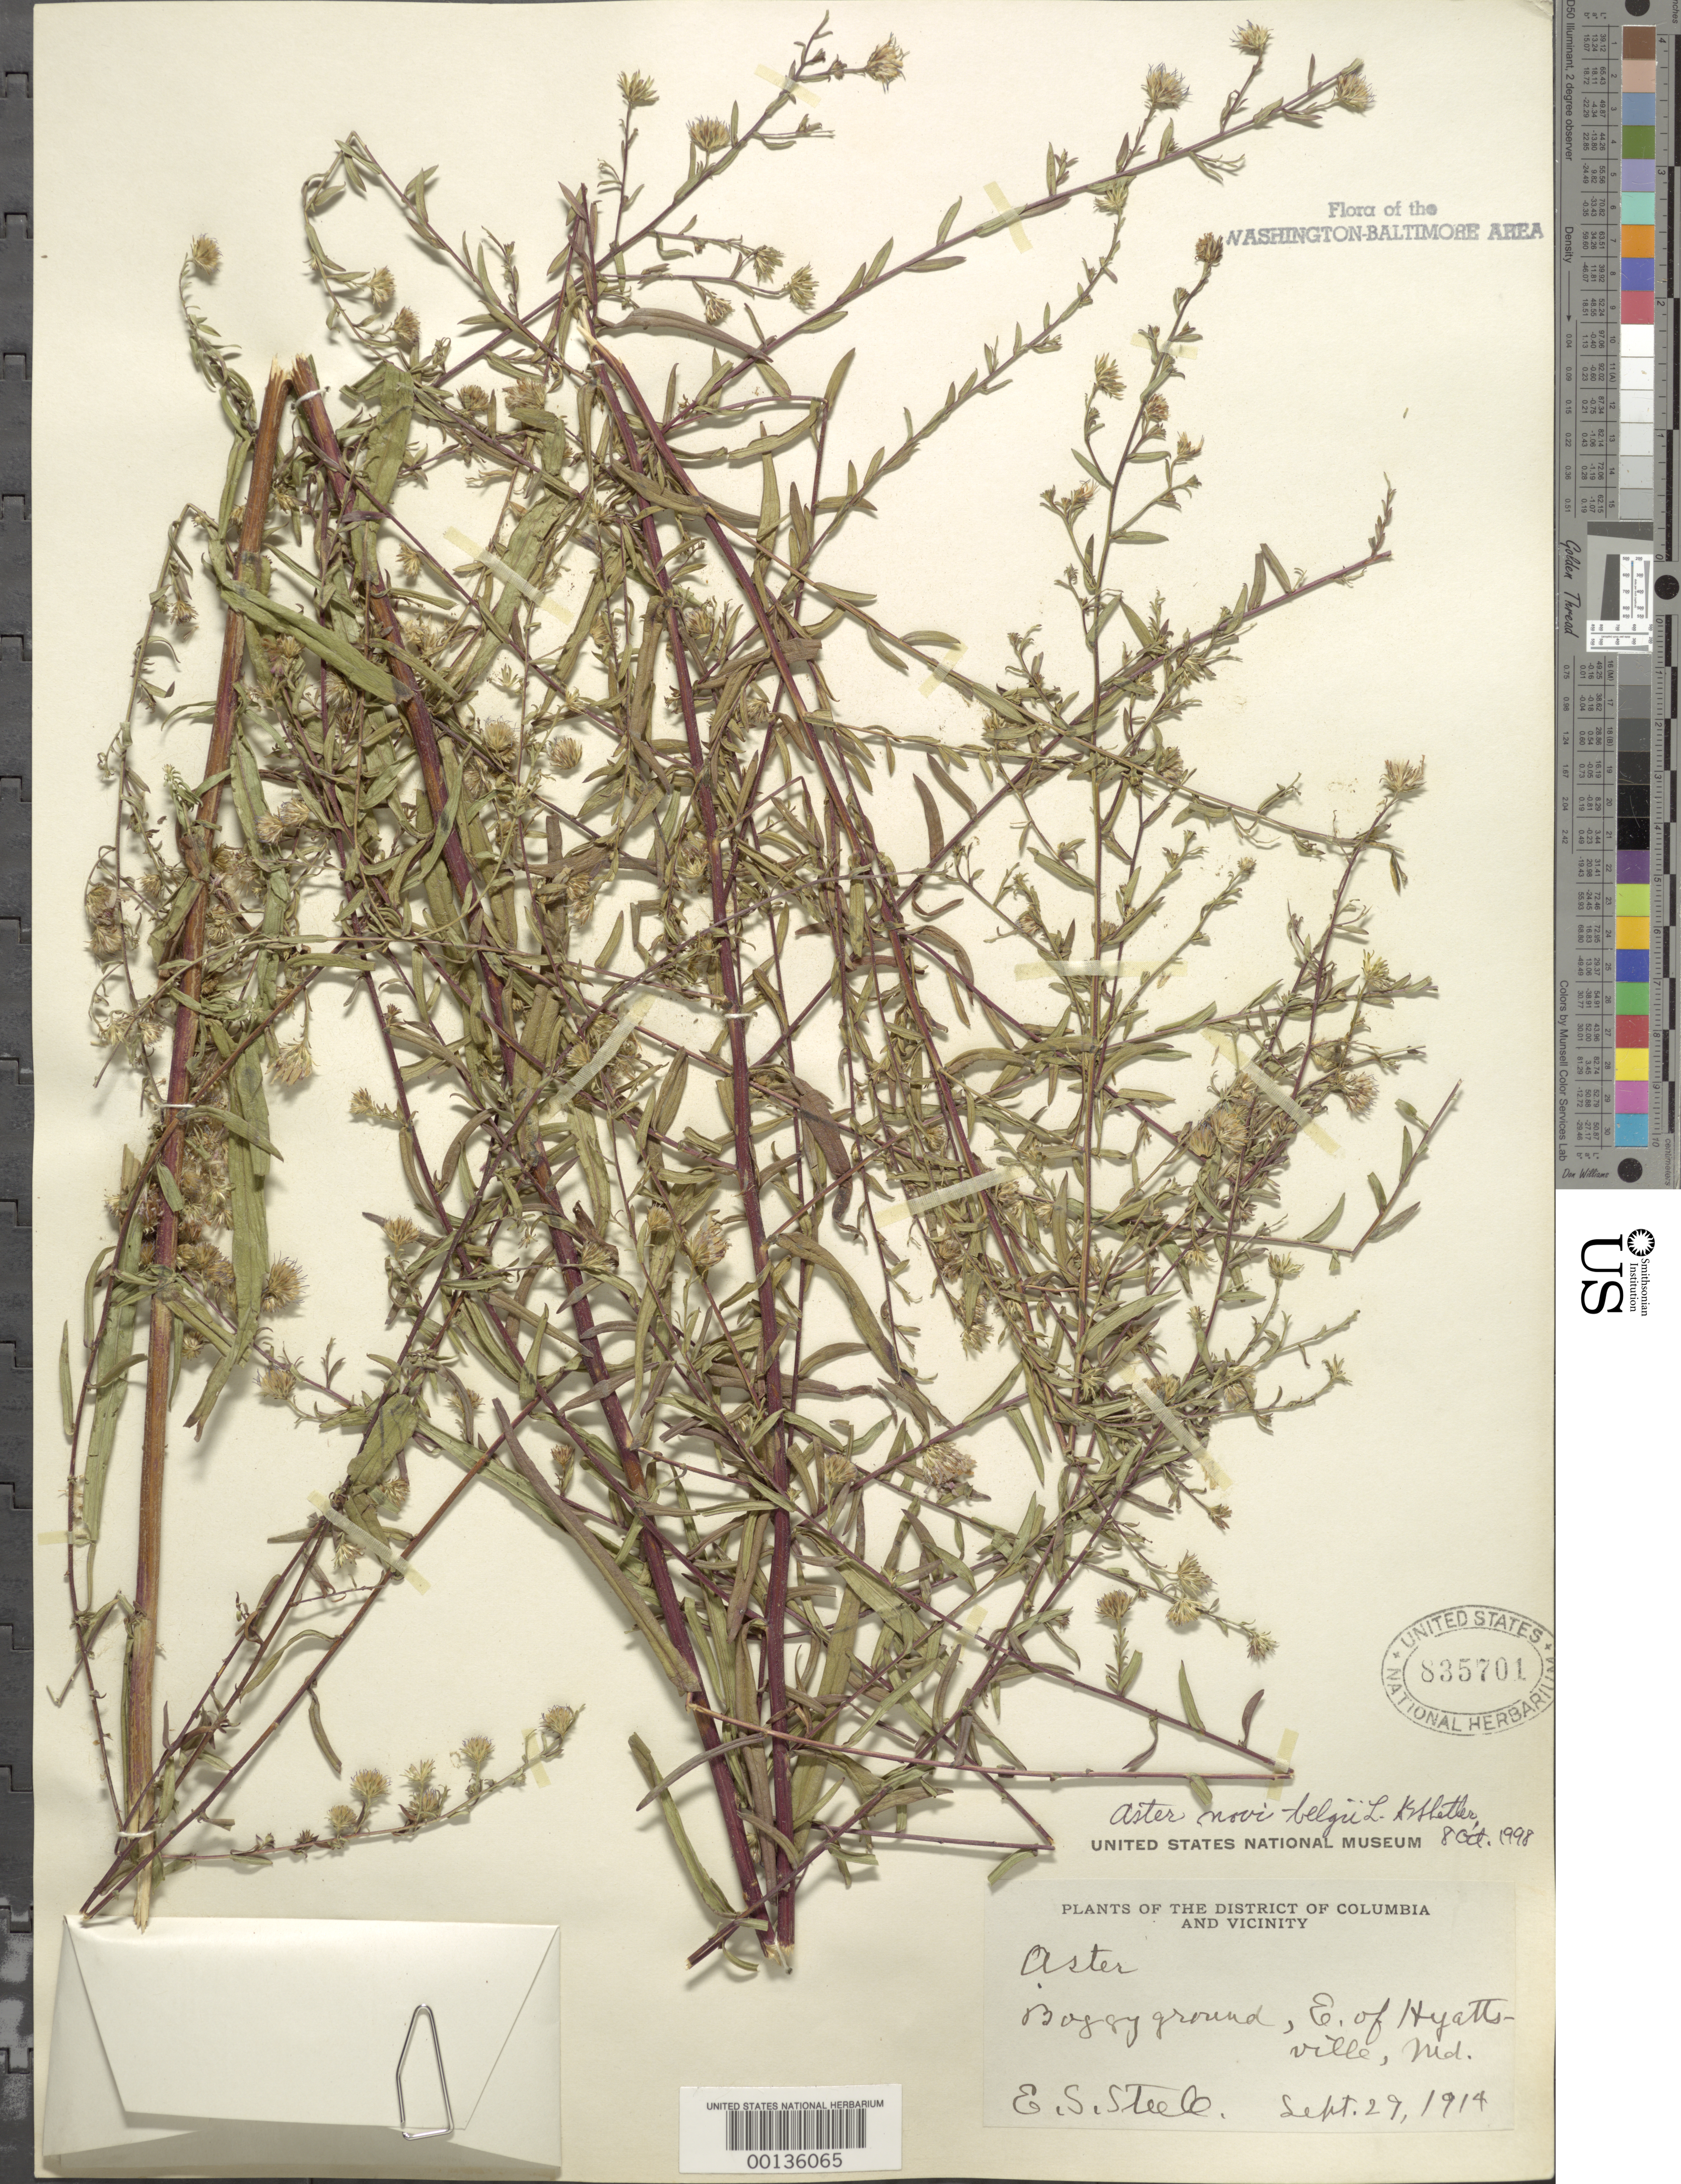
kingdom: Plantae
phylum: Tracheophyta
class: Magnoliopsida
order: Asterales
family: Asteraceae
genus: Symphyotrichum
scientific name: Symphyotrichum novi-belgii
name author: (L.) G.L. Nesom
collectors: E. Steele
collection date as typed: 29 Sep 1914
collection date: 1914-09-29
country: United States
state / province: Maryland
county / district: Prince George's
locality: Carters Lane east of Hyattsville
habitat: Boggy ground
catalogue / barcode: US 835701